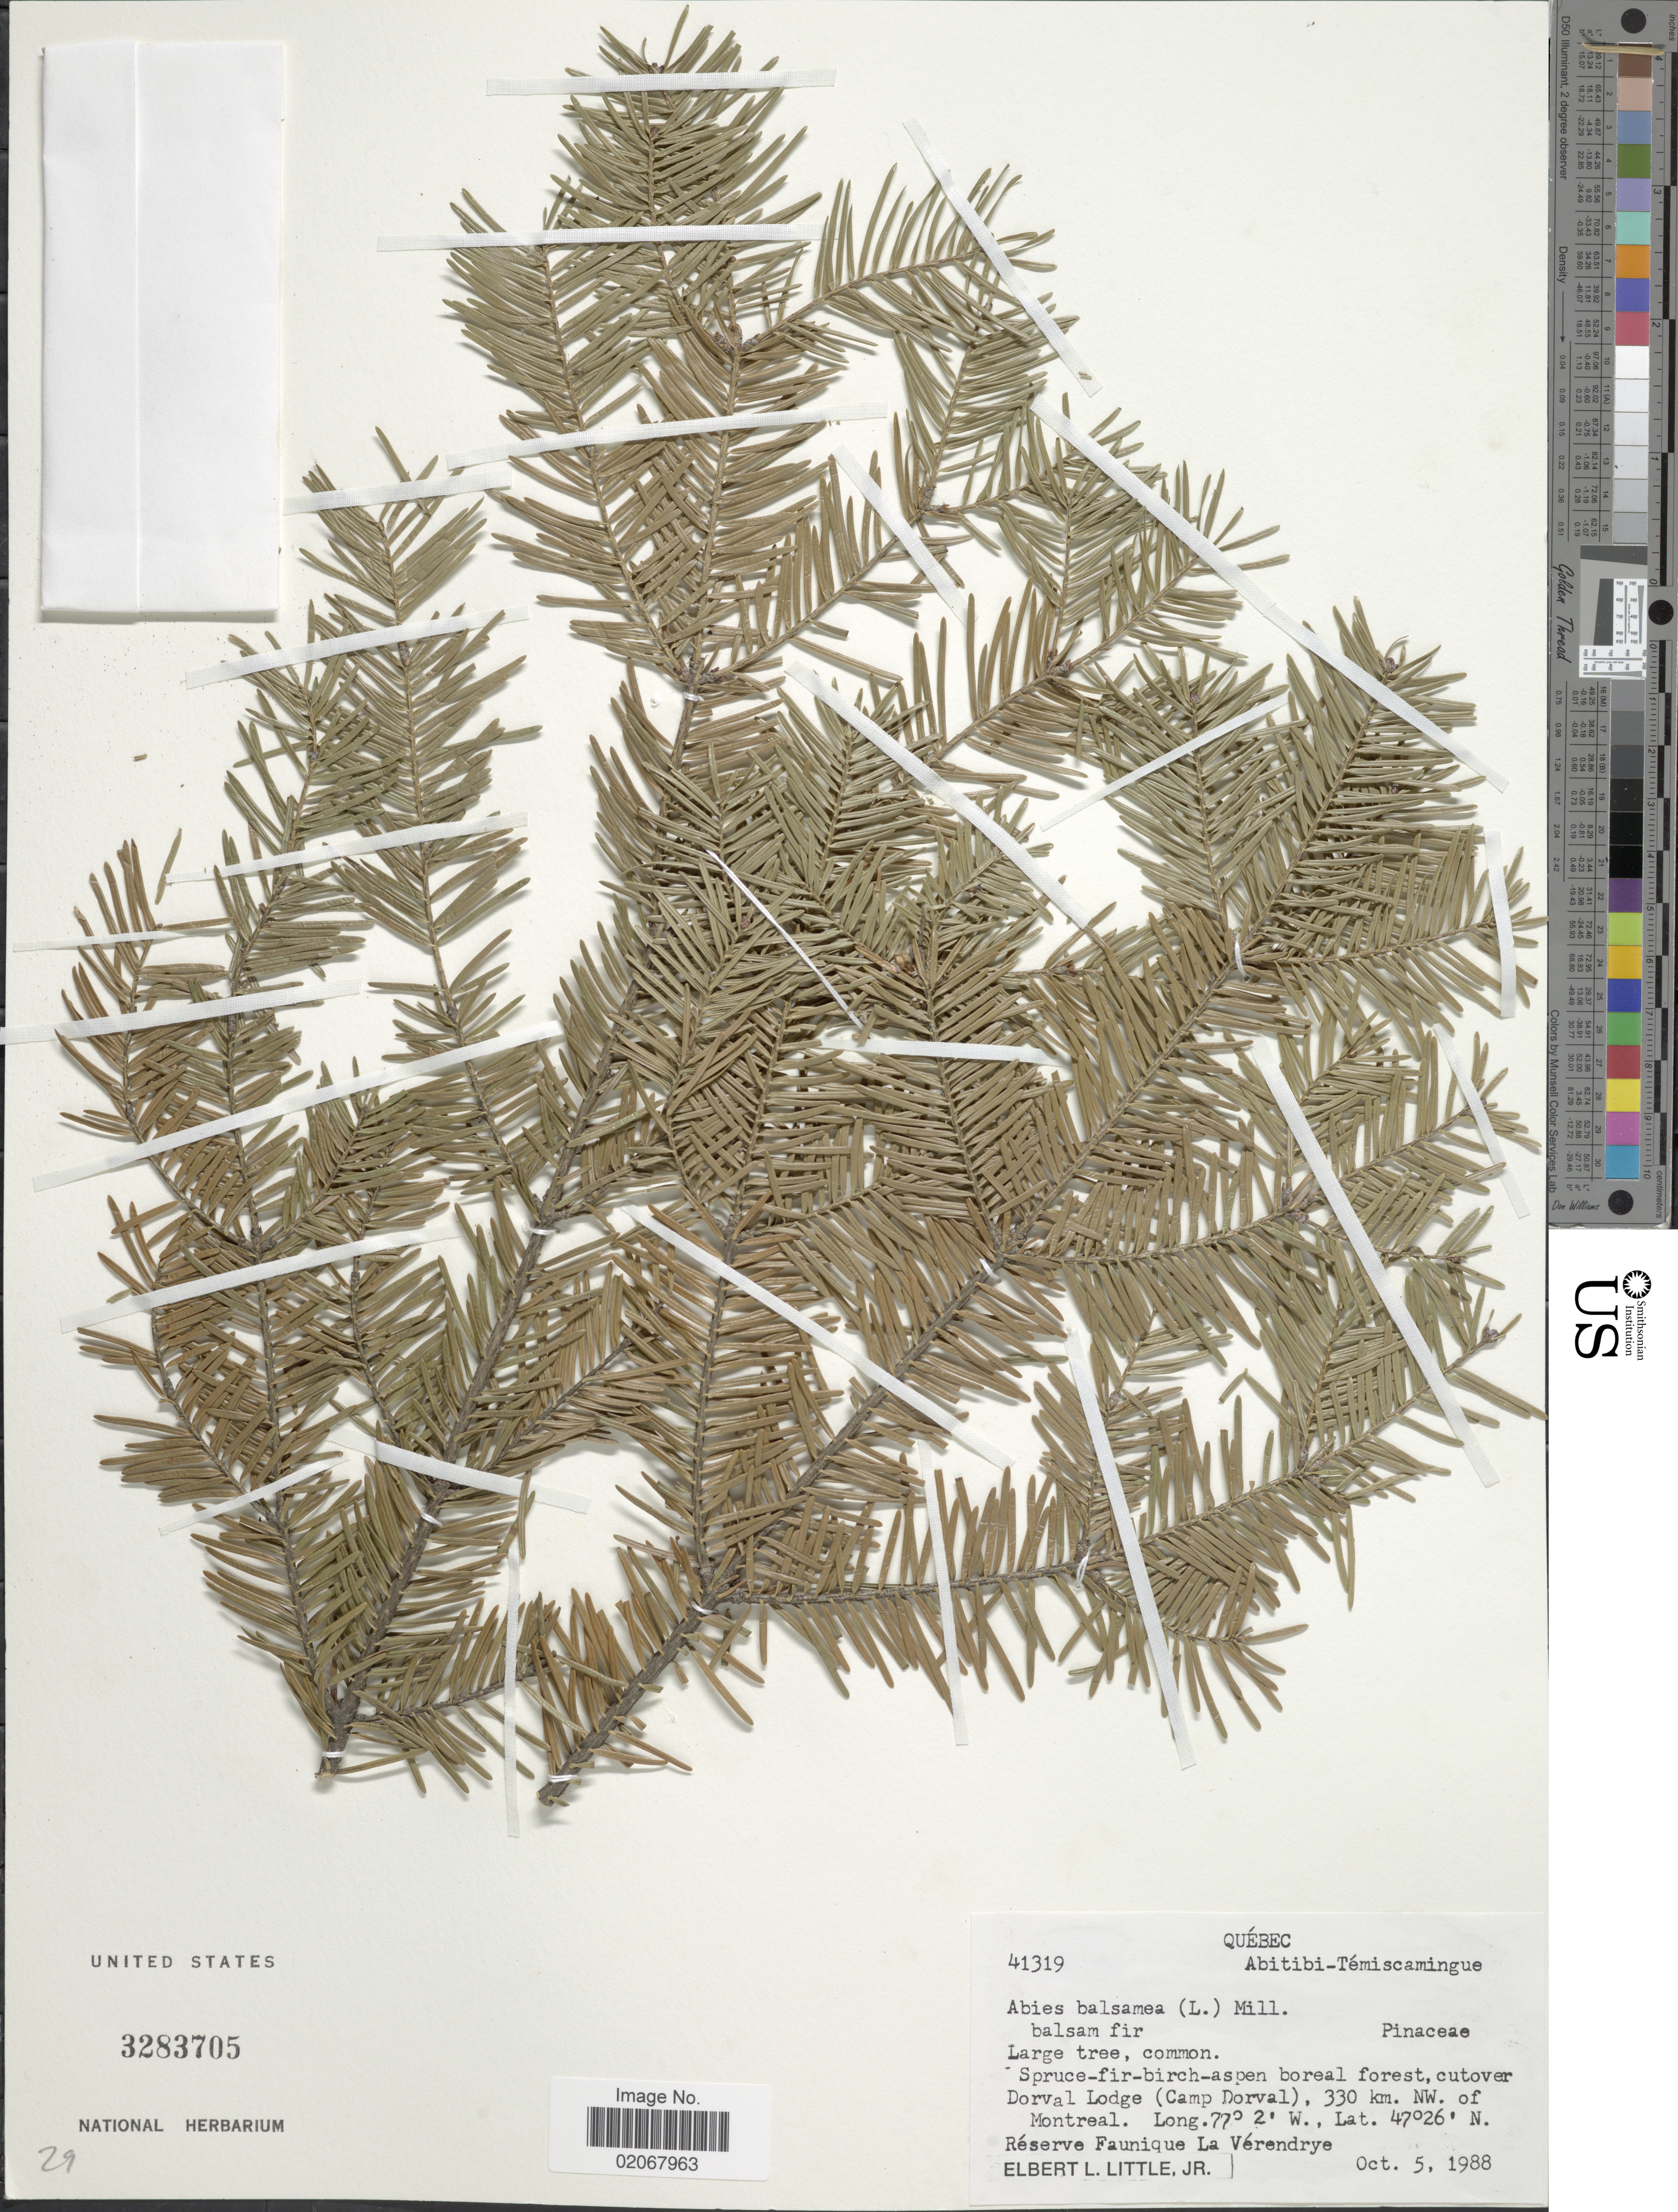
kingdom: Plantae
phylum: Tracheophyta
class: Pinopsida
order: Pinales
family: Pinaceae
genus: Abies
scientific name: Abies balsamea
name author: (L.) Mill.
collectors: E. L. Little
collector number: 41319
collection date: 1988-10-05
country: Canada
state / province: Quebec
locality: Abitibi-Temiscaminge, Dorval Lodge (Camp Dorval) 330 km NW of Montreal, Reserve Fauniqyue La Verendrye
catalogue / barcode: US 3283705